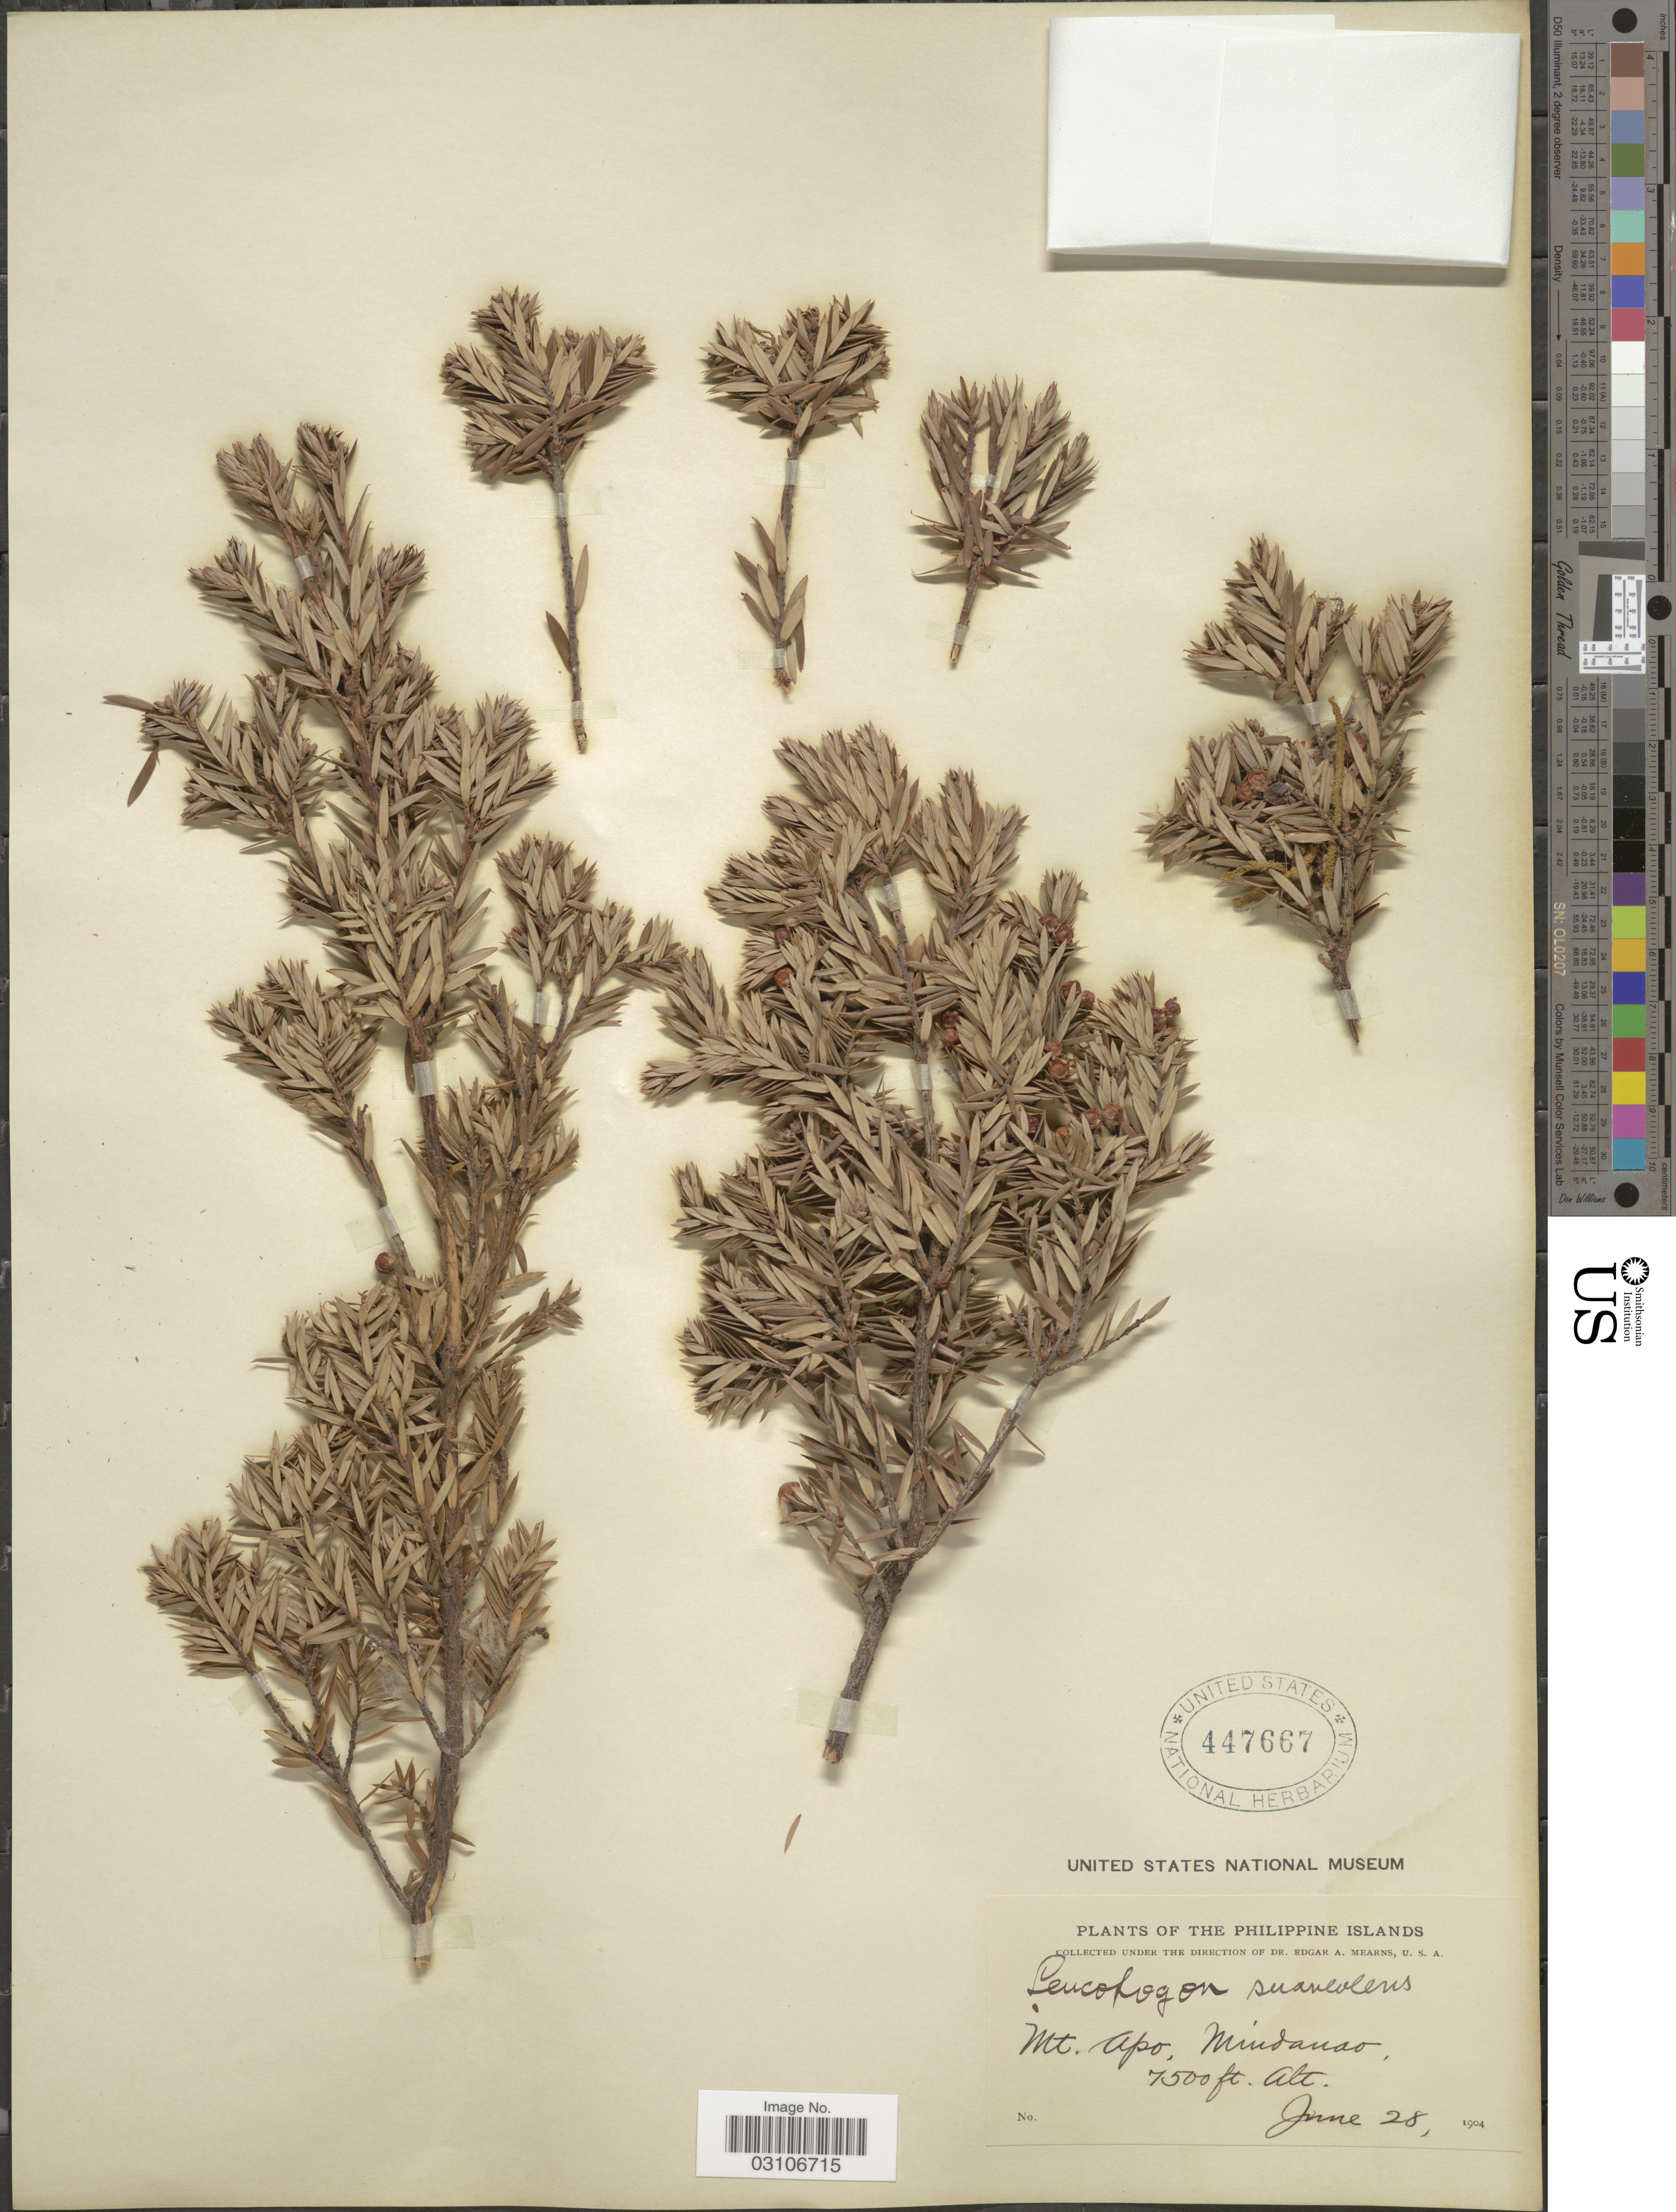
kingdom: Plantae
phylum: Tracheophyta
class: Magnoliopsida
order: Ericales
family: Ericaceae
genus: Styphelia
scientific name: Styphelia suaveolens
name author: (Hook. f.) Warb. ex P. Sarasin & Sarasin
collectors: E. A. Mearns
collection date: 1904-06-28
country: Philippines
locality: The Philippine Islands. Mt. Apo, Mindanao.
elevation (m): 2286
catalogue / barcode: US 447667